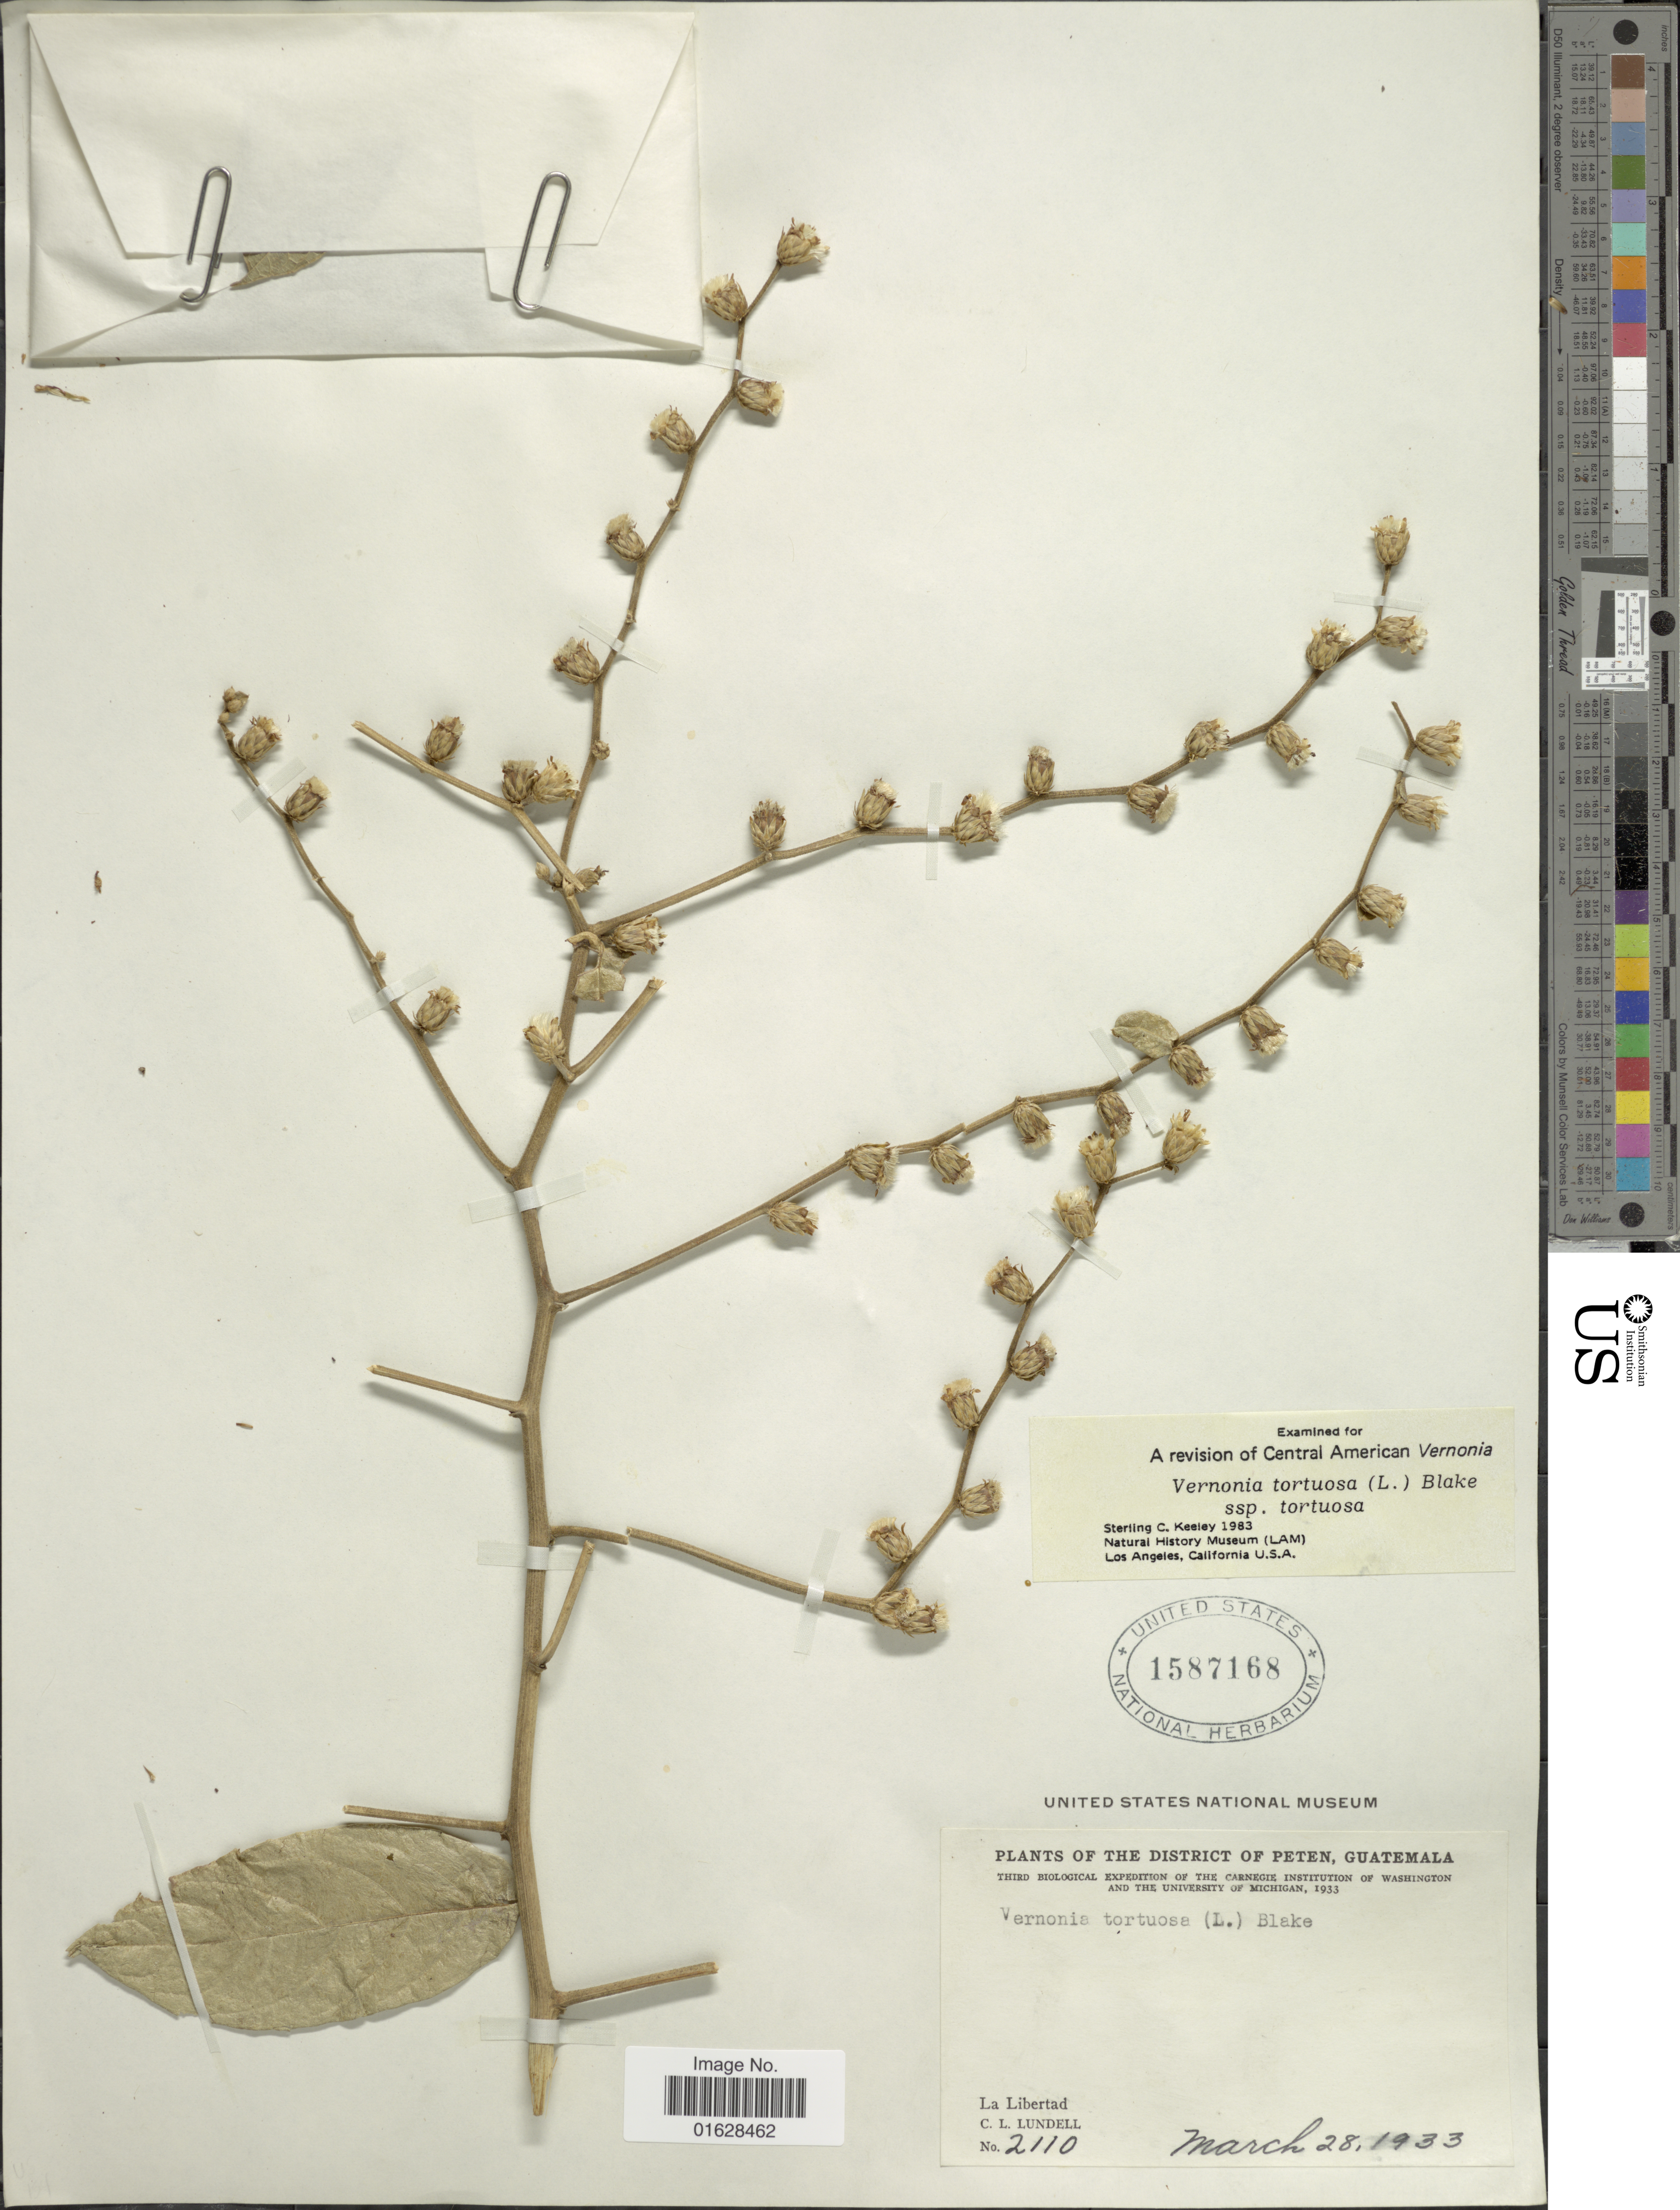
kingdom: Plantae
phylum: Tracheophyta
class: Magnoliopsida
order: Asterales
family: Asteraceae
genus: Lepidaploa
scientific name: Lepidaploa tortuosa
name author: (L.) H. Rob.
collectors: C. L. Lundell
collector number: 2110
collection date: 1933-03-28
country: Guatemala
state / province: El Petén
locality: District of Peten, La Libertad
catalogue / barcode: US 1587168